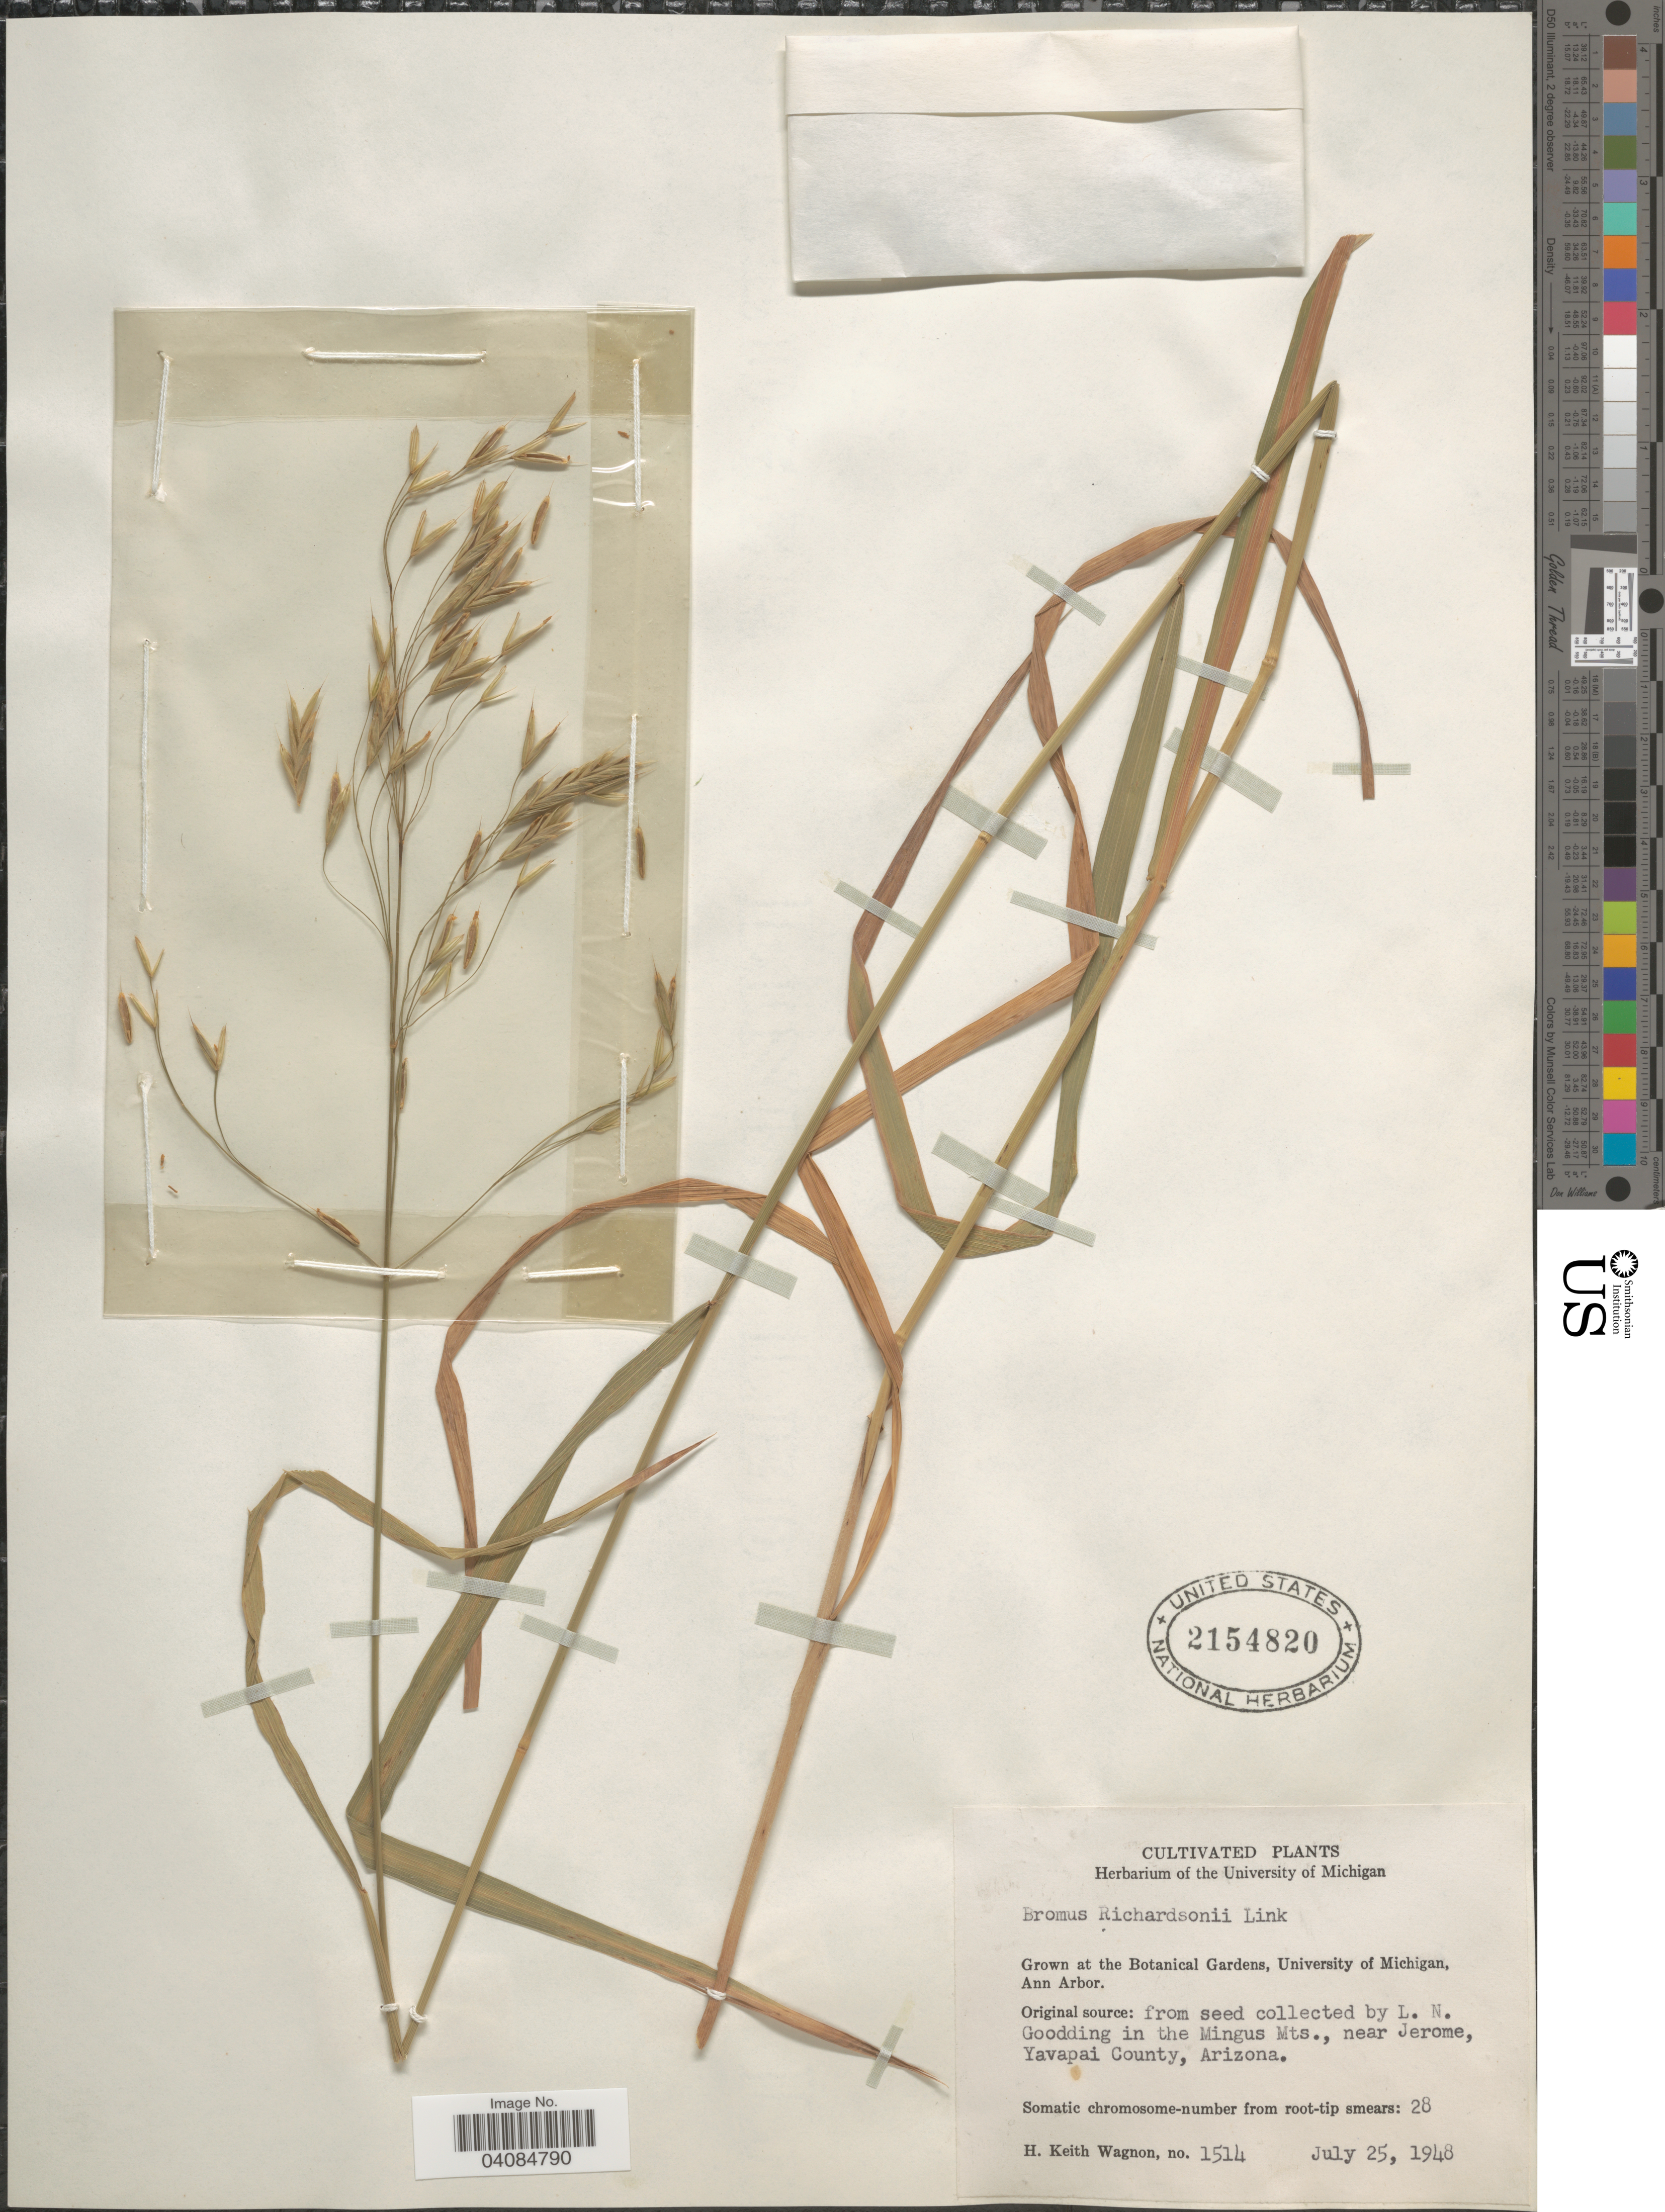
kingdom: Plantae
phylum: Tracheophyta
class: Liliopsida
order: Poales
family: Poaceae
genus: Bromus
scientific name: Bromus richardsonii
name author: Link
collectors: H. Wagnon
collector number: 1514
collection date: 1948-07-25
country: United States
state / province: Michigan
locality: At the Botanical Gardens, University of Michigan, Ann Arbor.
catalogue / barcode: US 2154820